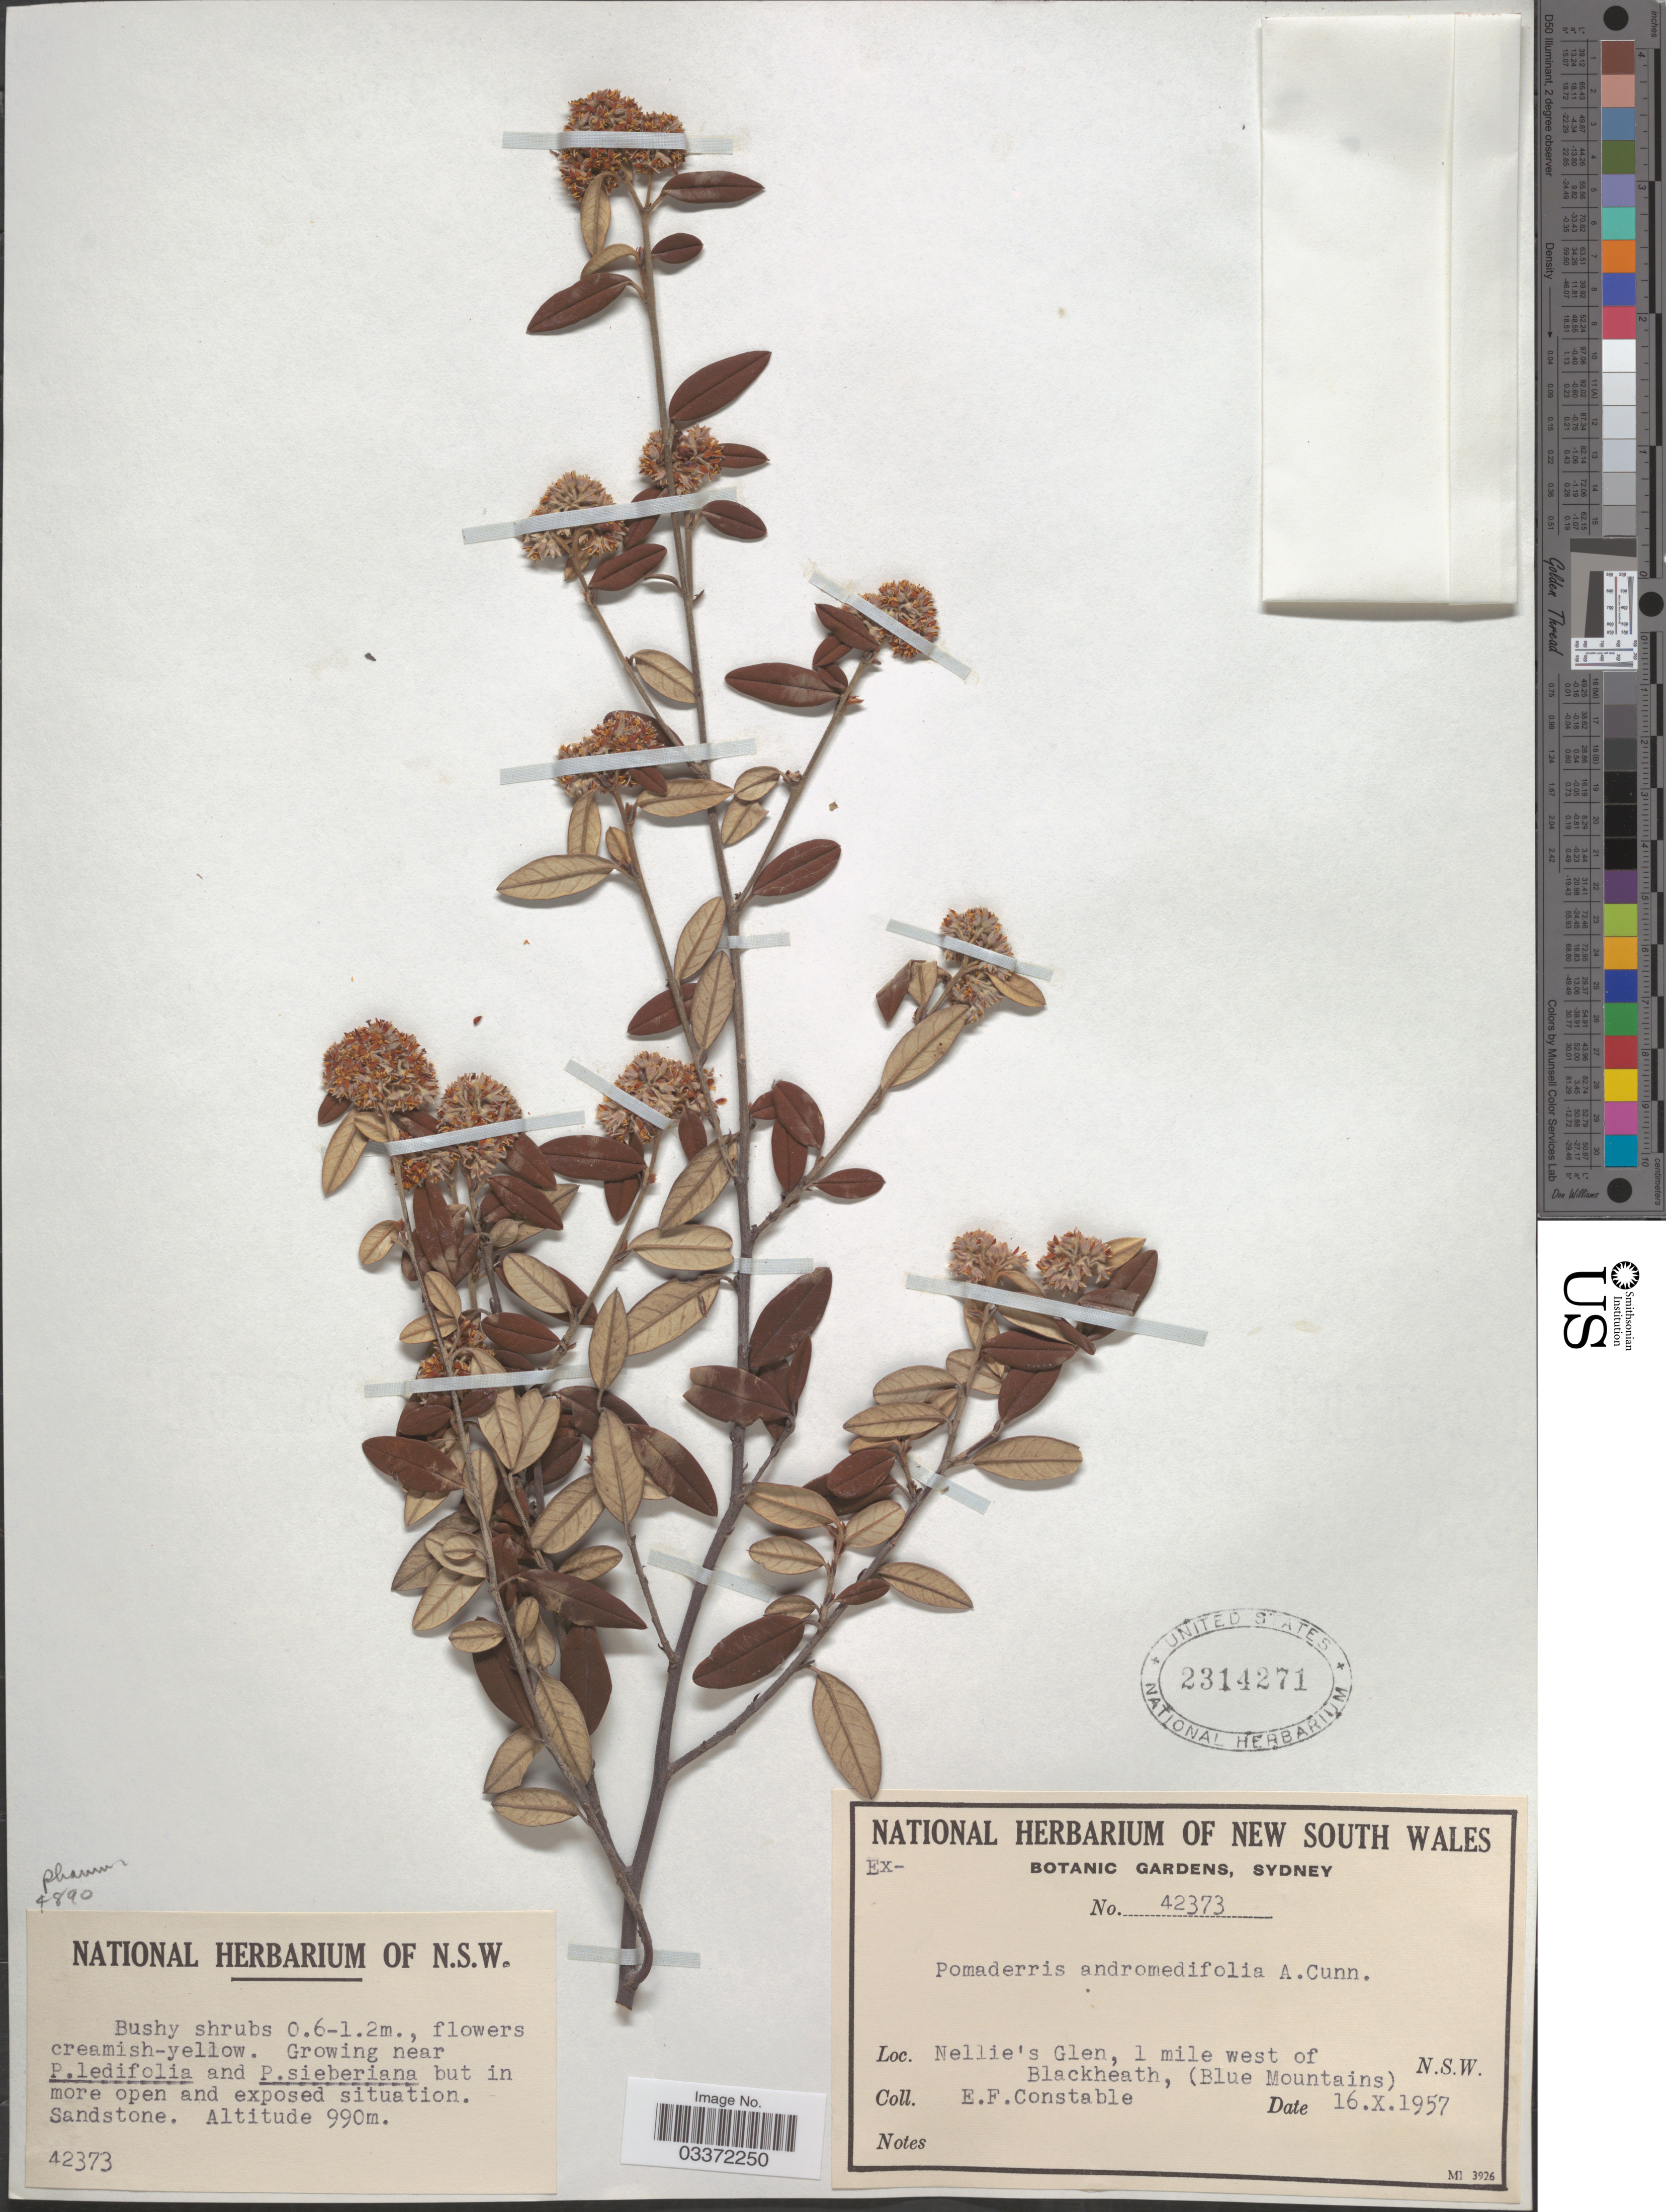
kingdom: Plantae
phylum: Tracheophyta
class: Magnoliopsida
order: Rosales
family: Rhamnaceae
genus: Pomaderris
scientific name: Pomaderris andromedifolia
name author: A. Cunn.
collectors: E. F. Constable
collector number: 42373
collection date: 1957-10-16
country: Australia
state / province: New South Wales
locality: Nellie's Glen, 1 mile west of Blackheath, (Blue Mountains).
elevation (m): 990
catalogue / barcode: US 2314271